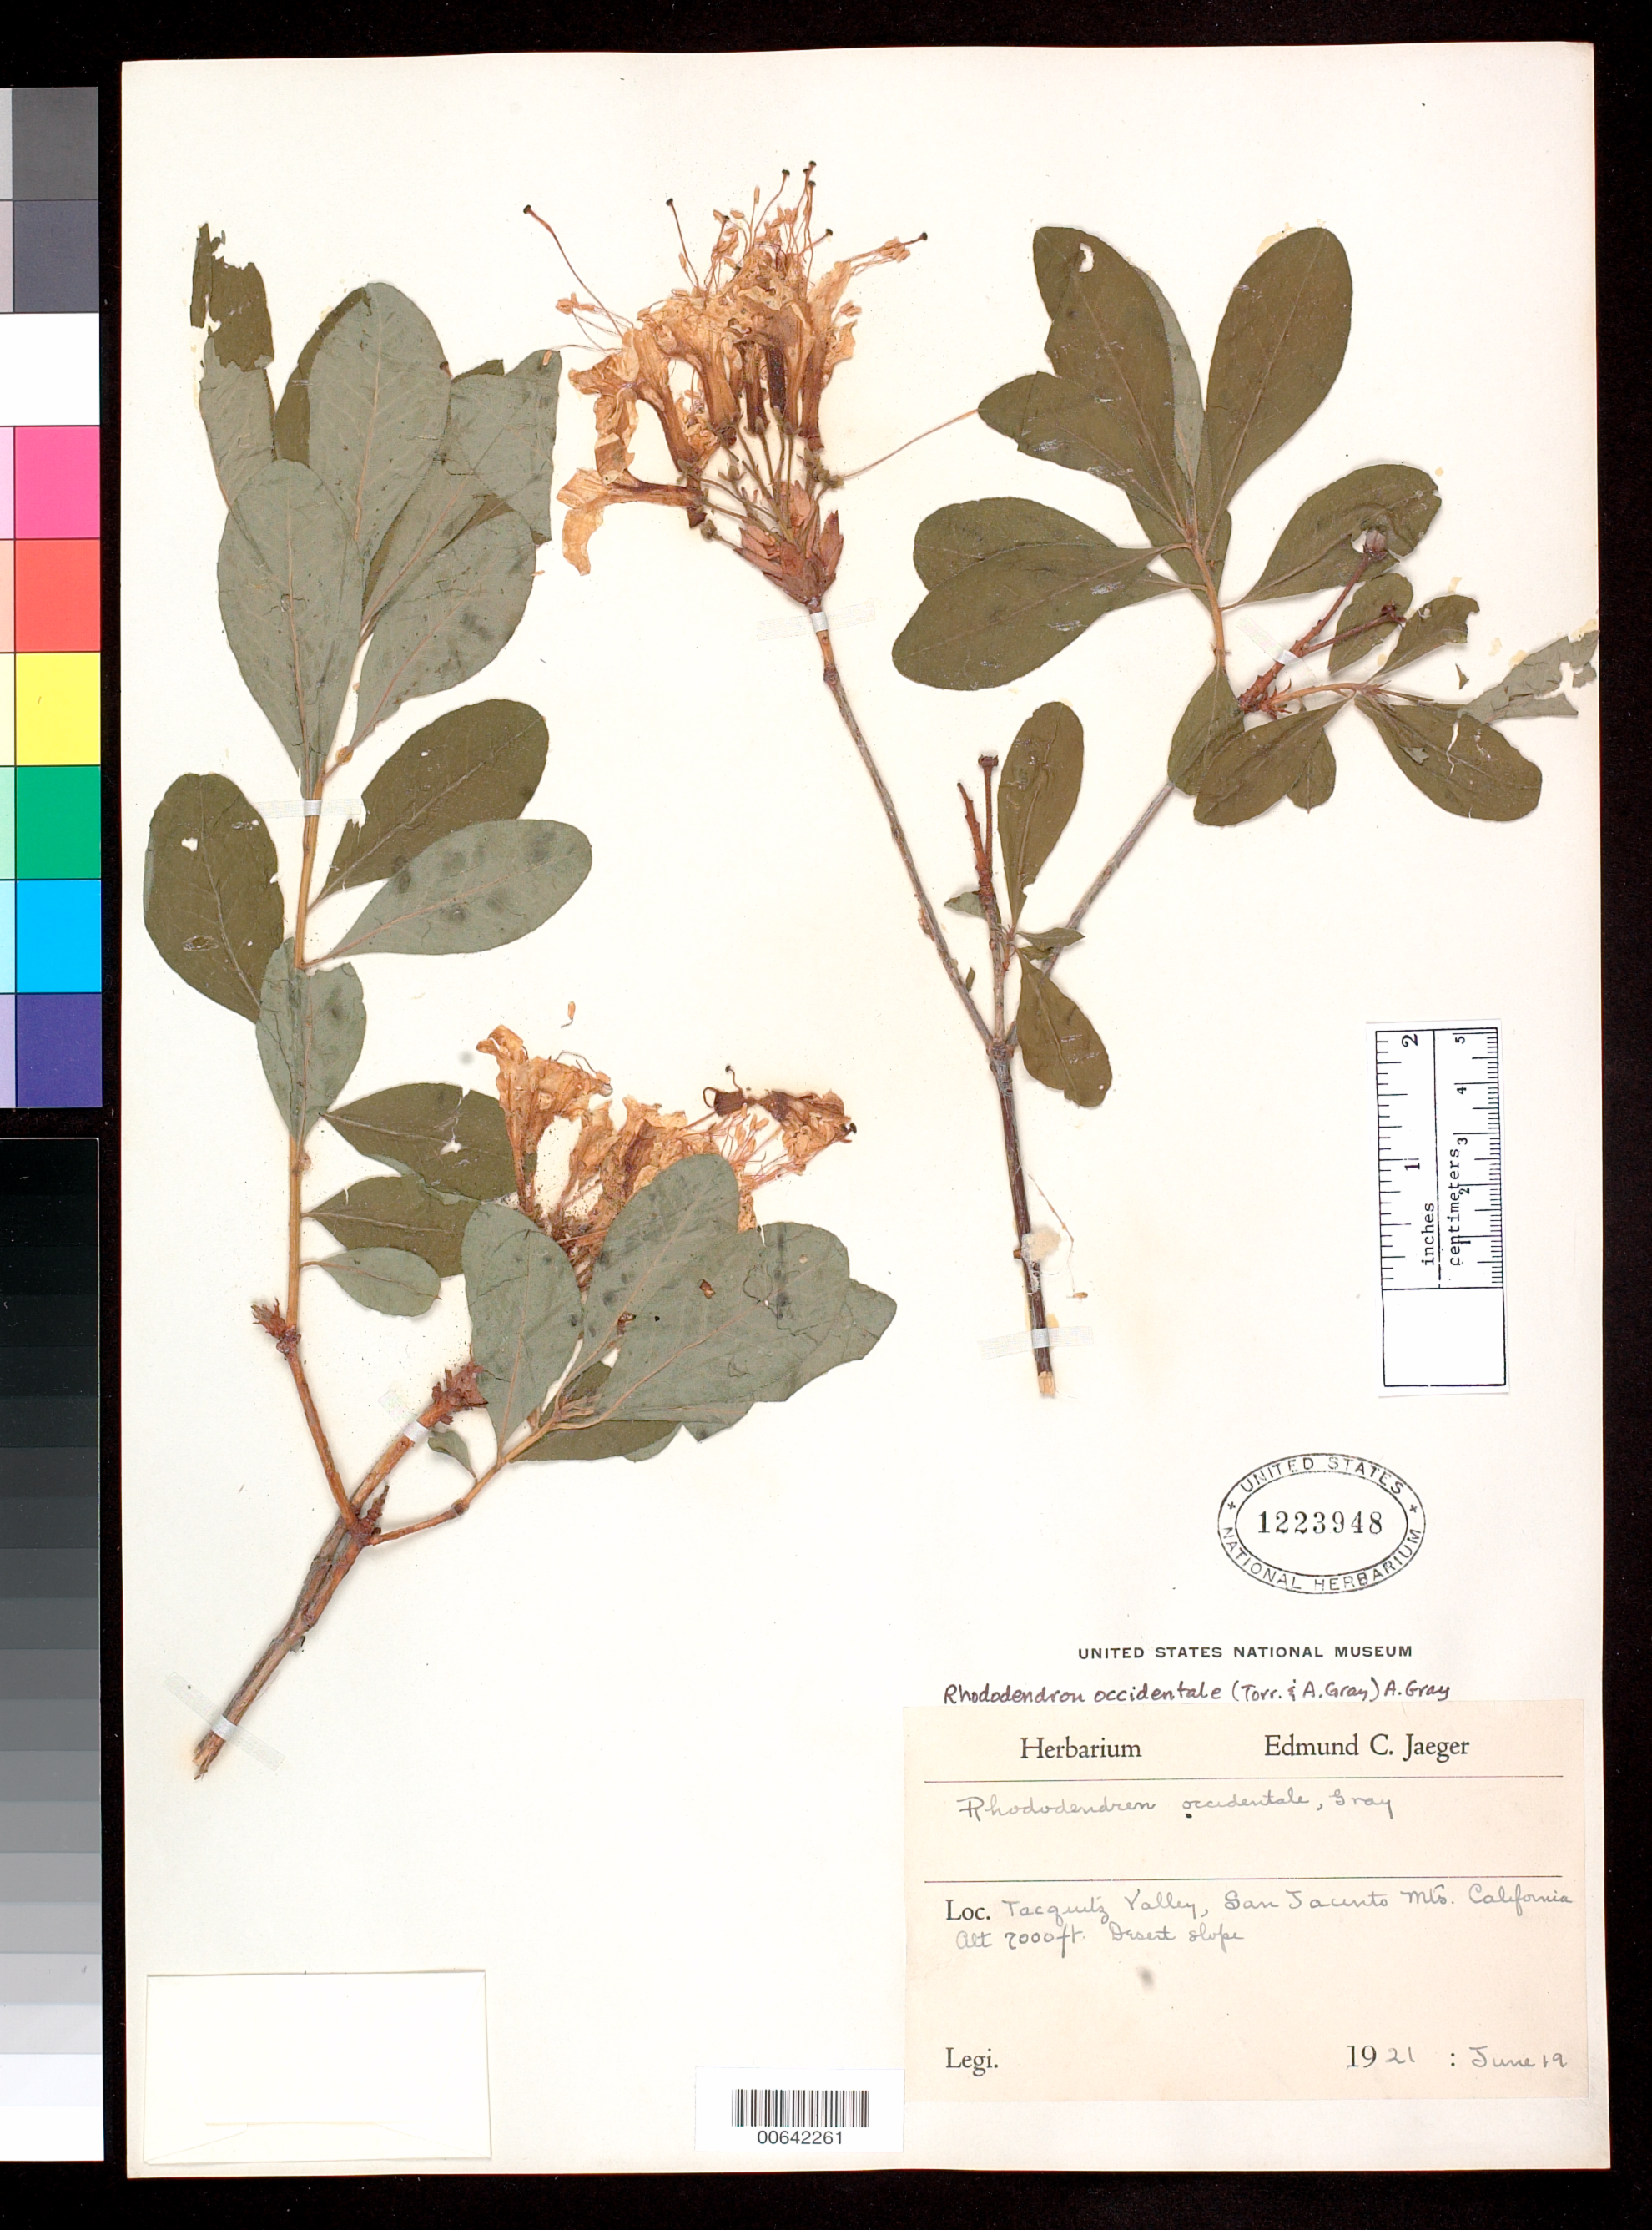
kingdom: Plantae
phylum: Tracheophyta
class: Magnoliopsida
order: Ericales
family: Ericaceae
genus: Rhododendron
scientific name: Rhododendron occidentale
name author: (Torr. & A. Gray) A. Gray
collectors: E. Jaeger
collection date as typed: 19 Jun 1921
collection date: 1921-06-19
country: United States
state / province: California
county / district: Riverside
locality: Tacqiutz Valley, San Jacinto Mts. desert slope.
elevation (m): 2134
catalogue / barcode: US 1223948